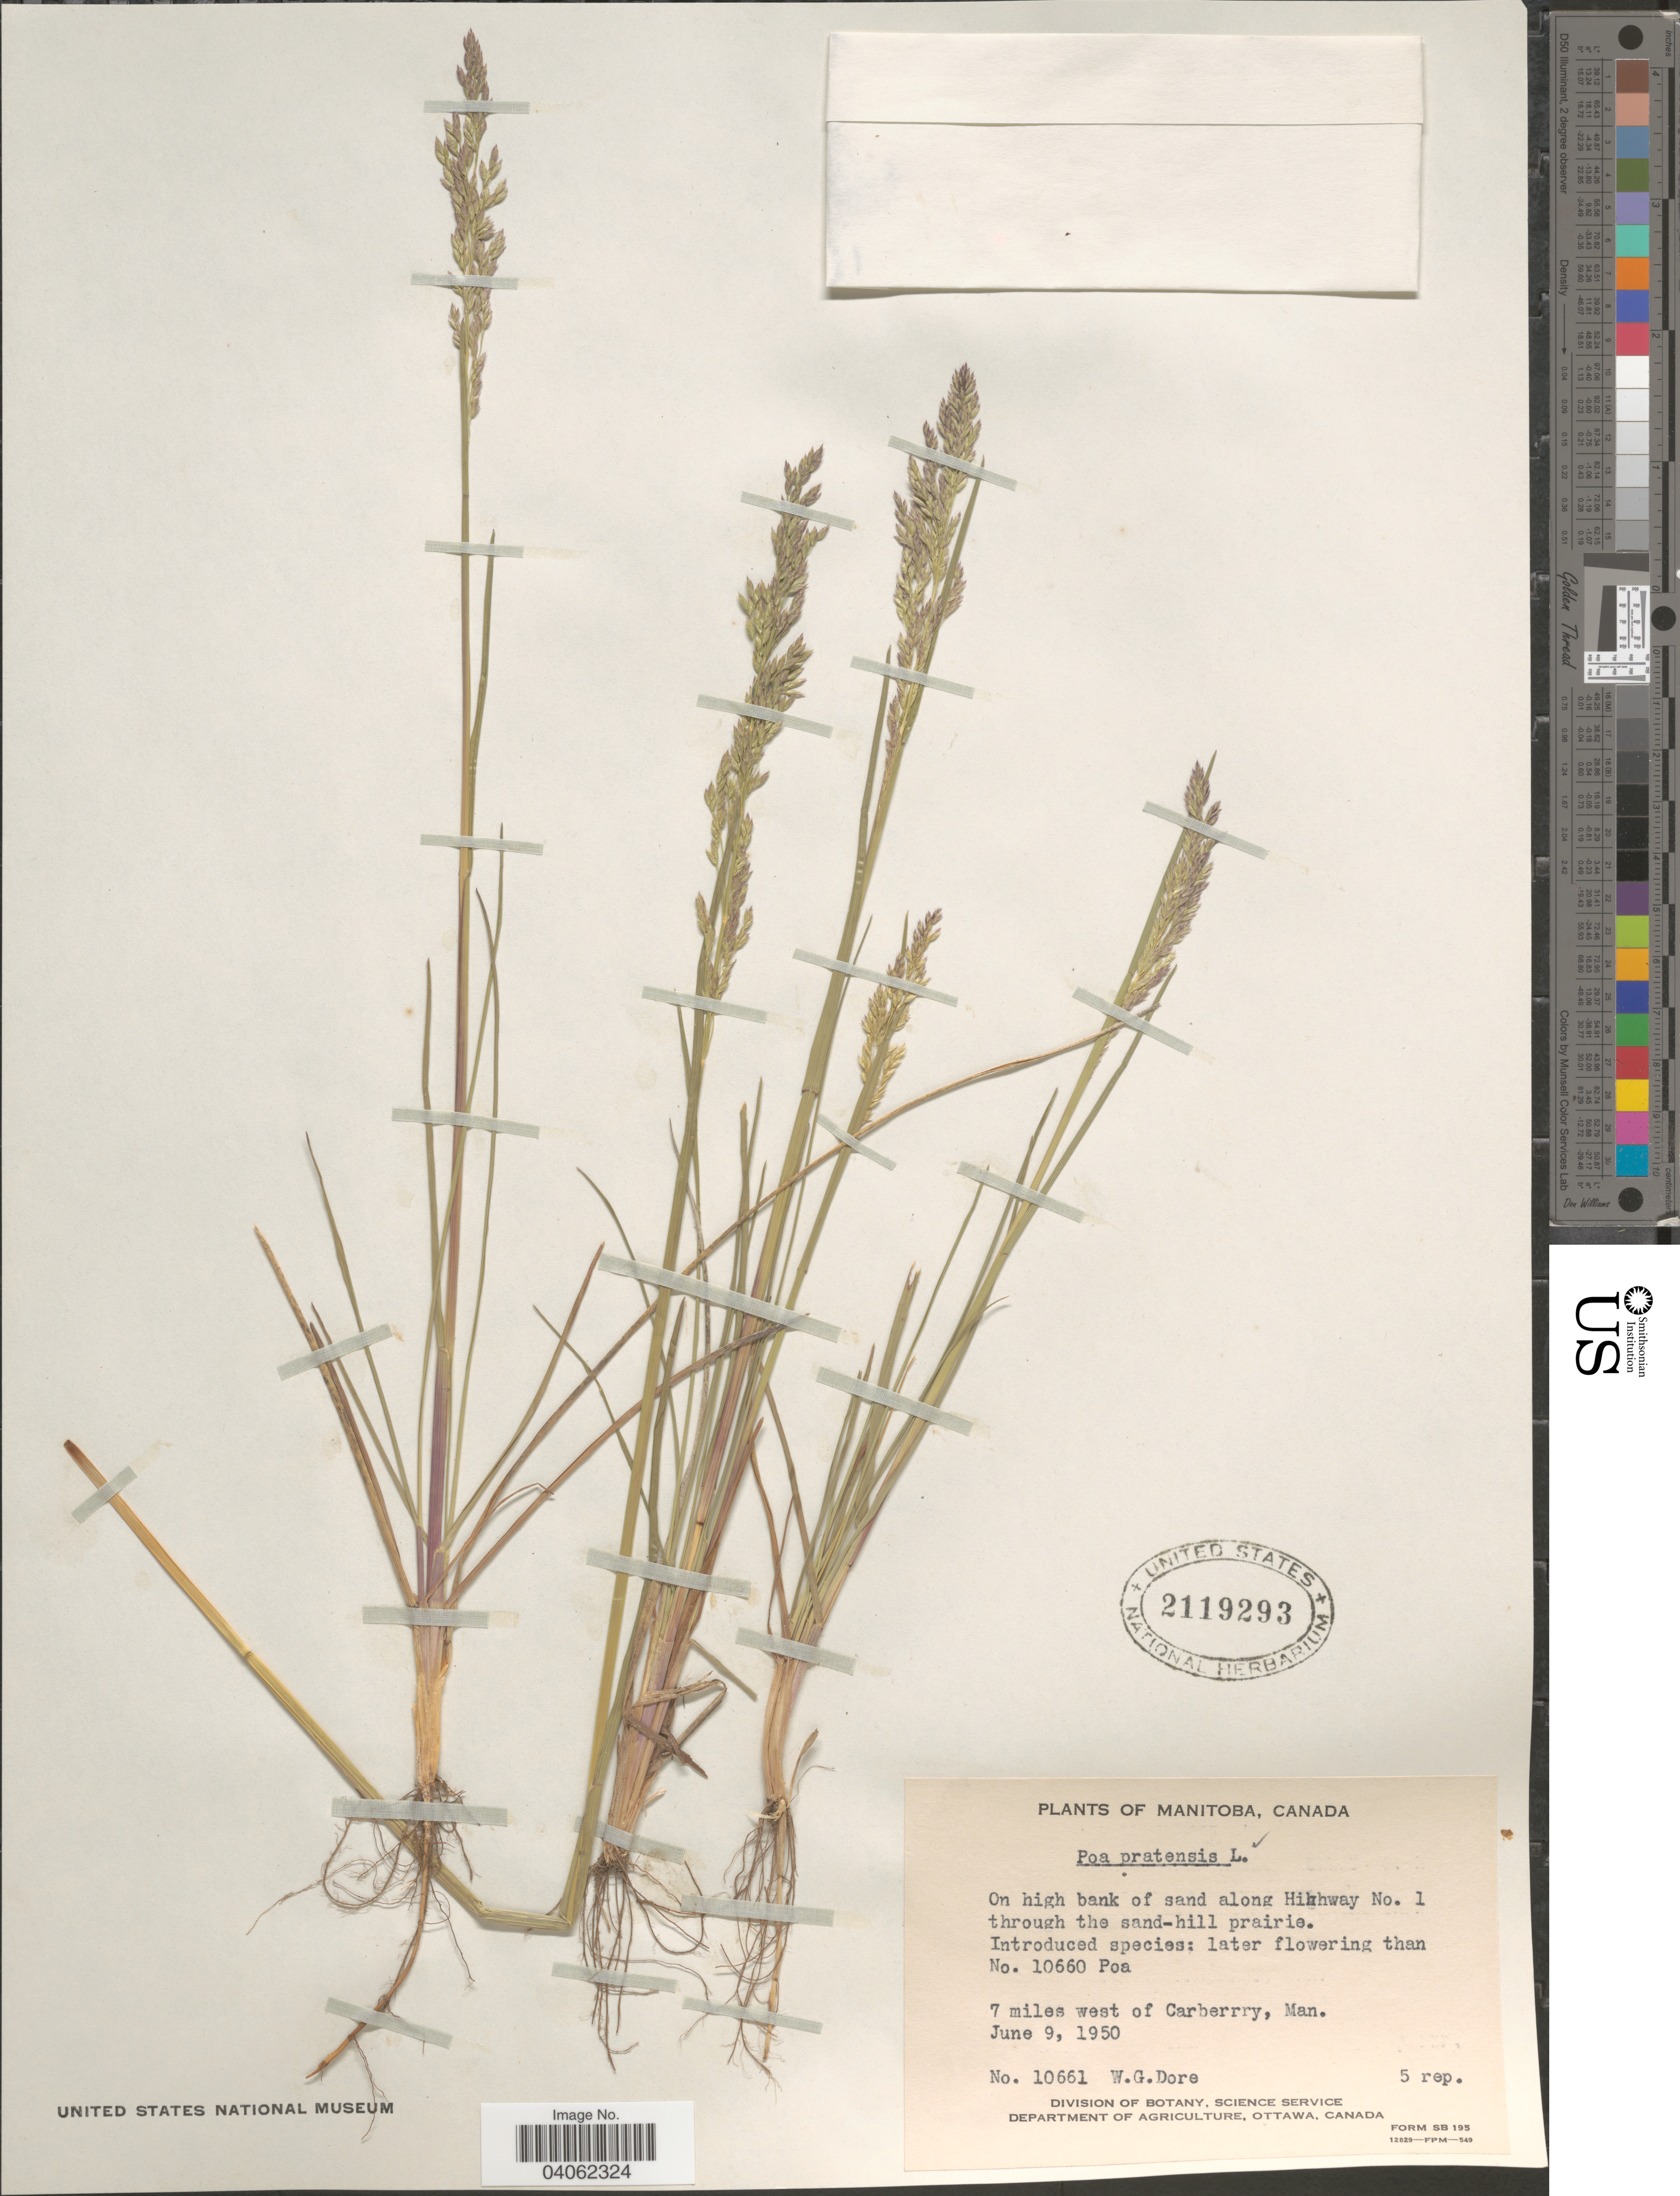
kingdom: Plantae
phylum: Tracheophyta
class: Liliopsida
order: Poales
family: Poaceae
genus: Poa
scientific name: Poa pratensis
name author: L.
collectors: W. Dore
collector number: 10661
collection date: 1950-06-09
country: Canada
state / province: Manitoba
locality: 7 miles west of Carberry.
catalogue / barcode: US 2119293